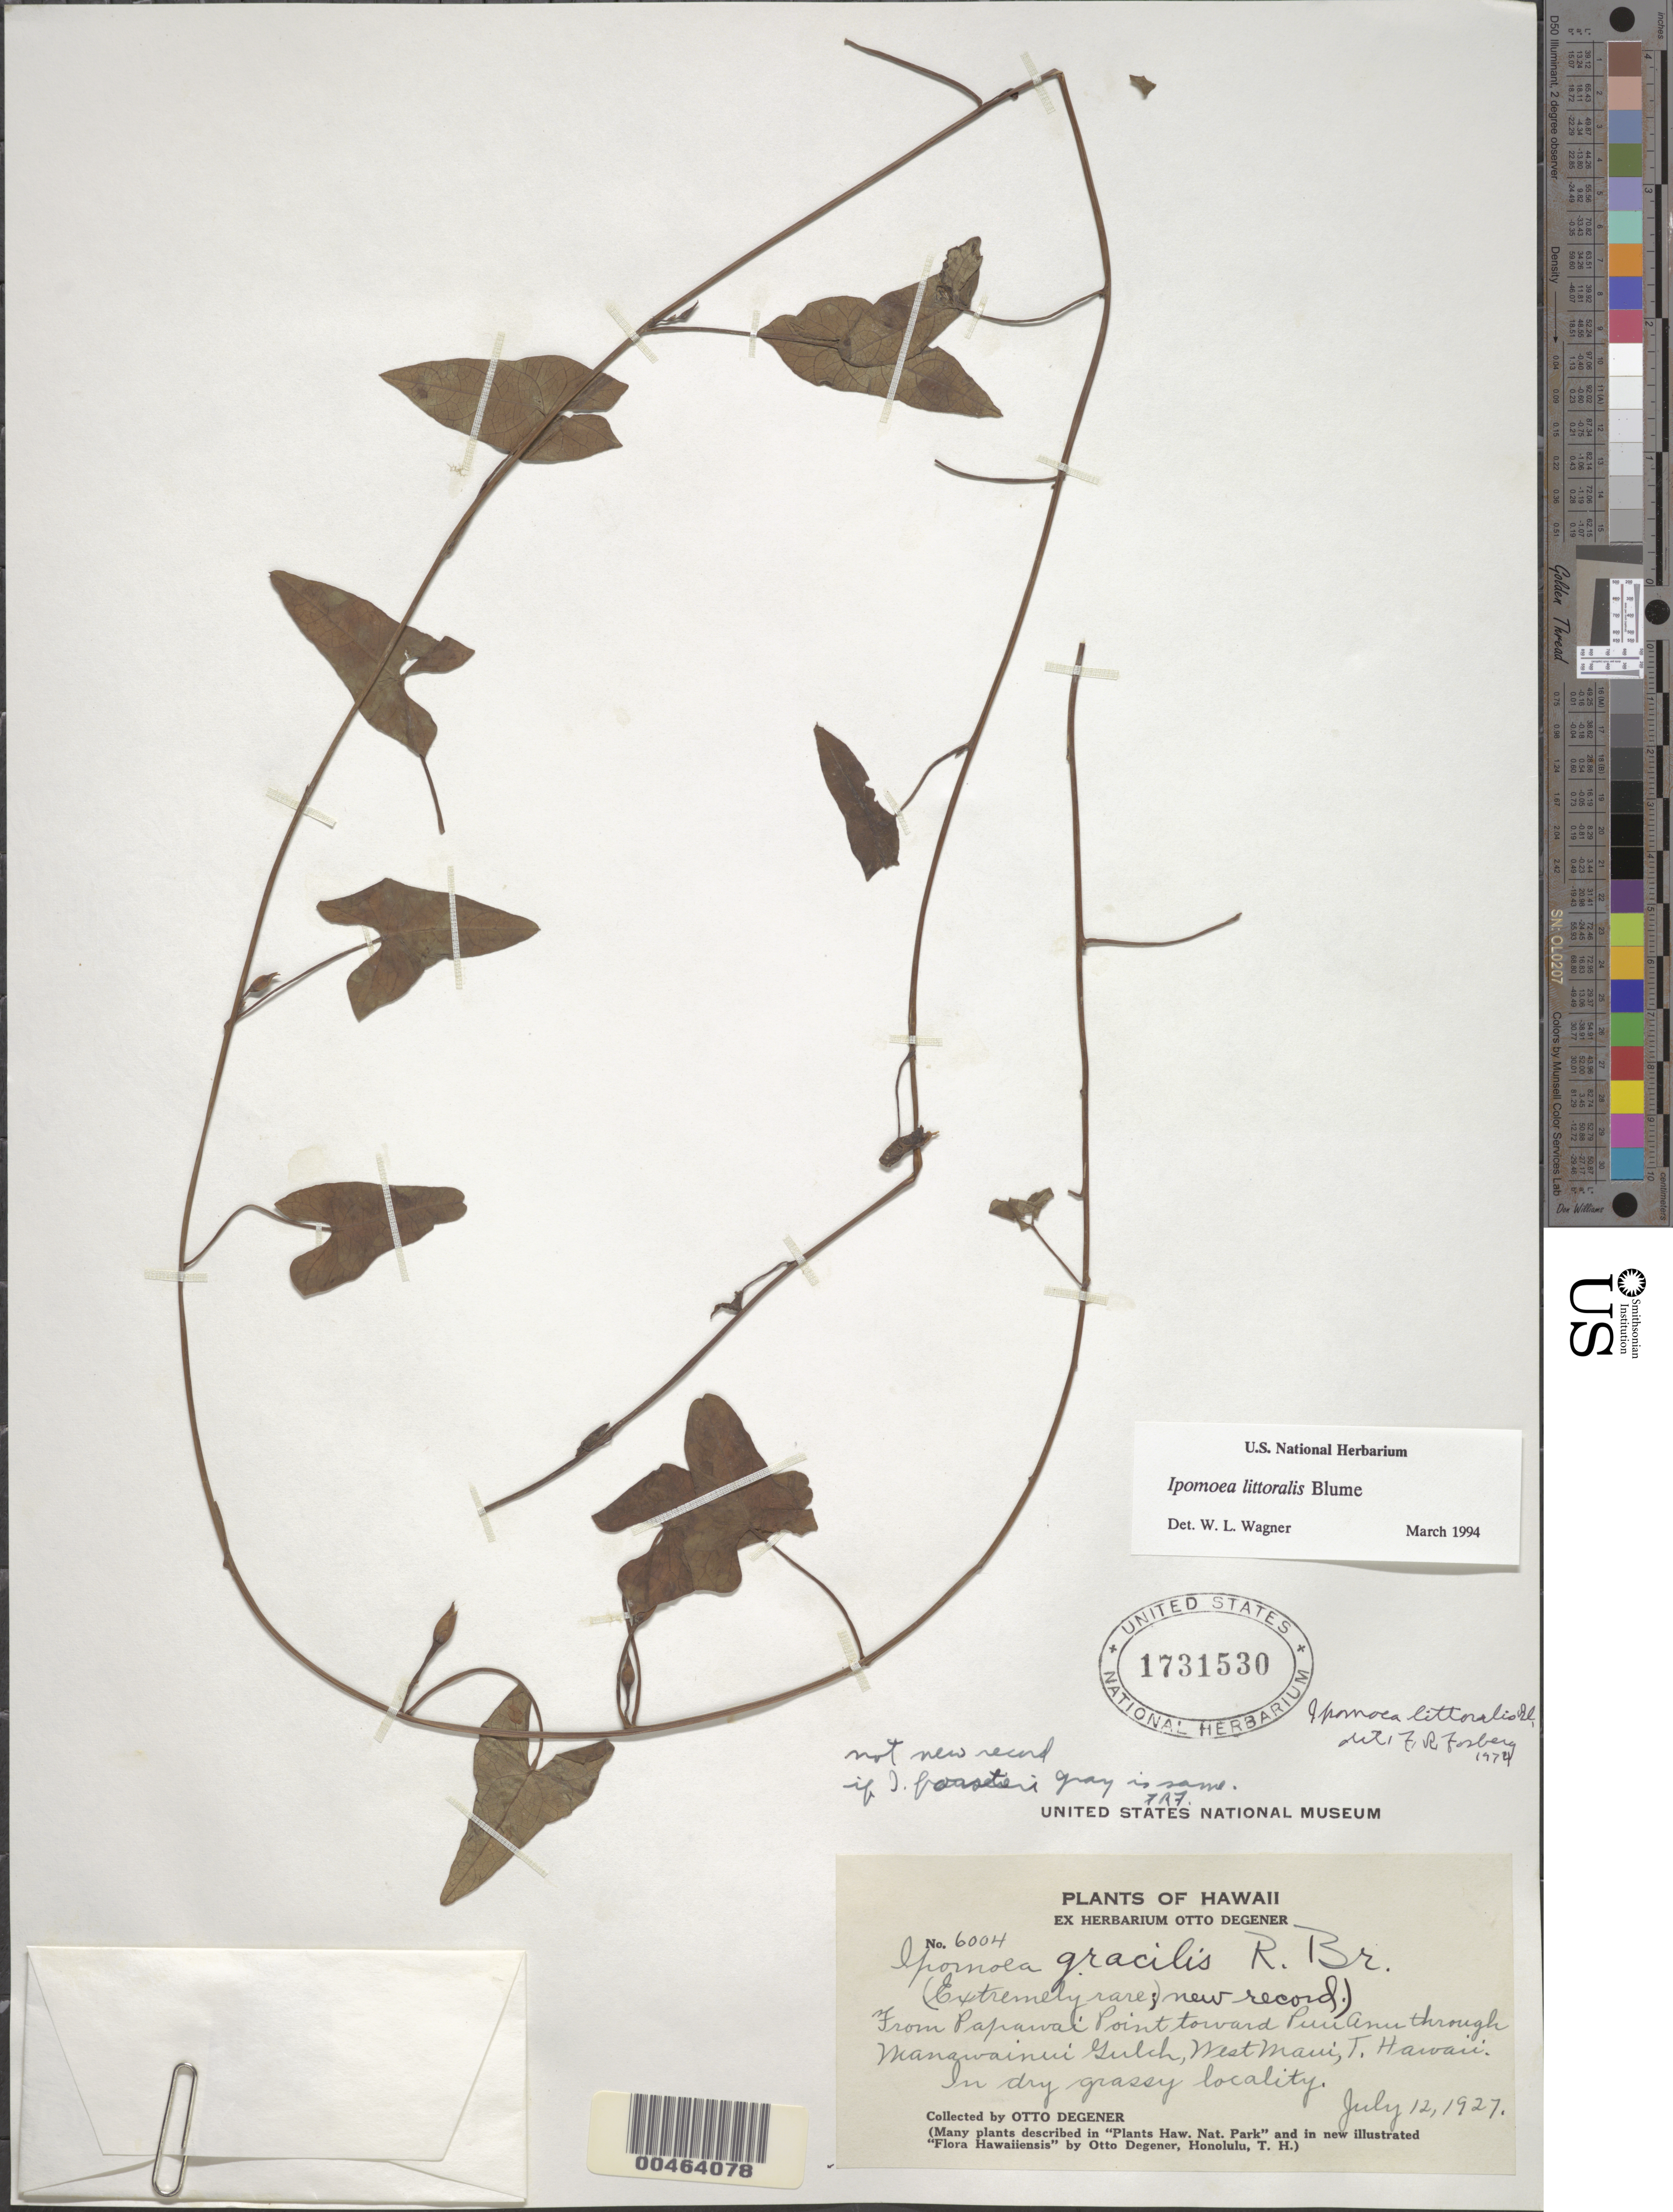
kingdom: Plantae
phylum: Tracheophyta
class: Magnoliopsida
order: Solanales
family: Convolvulaceae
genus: Ipomoea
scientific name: Ipomoea littoralis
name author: Blume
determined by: Wagner, W. L., (BOT), Smithsonian Institution - National Museum of Natural History (UNITED STATES)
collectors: O. Degener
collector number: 6004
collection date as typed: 12 Jul 1927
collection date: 1927-07-12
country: United States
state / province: Hawaii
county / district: Maui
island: Maui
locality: From Papawai Point toward Puu Anu through Manawainui Gulch, West Maui.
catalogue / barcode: US 1731530